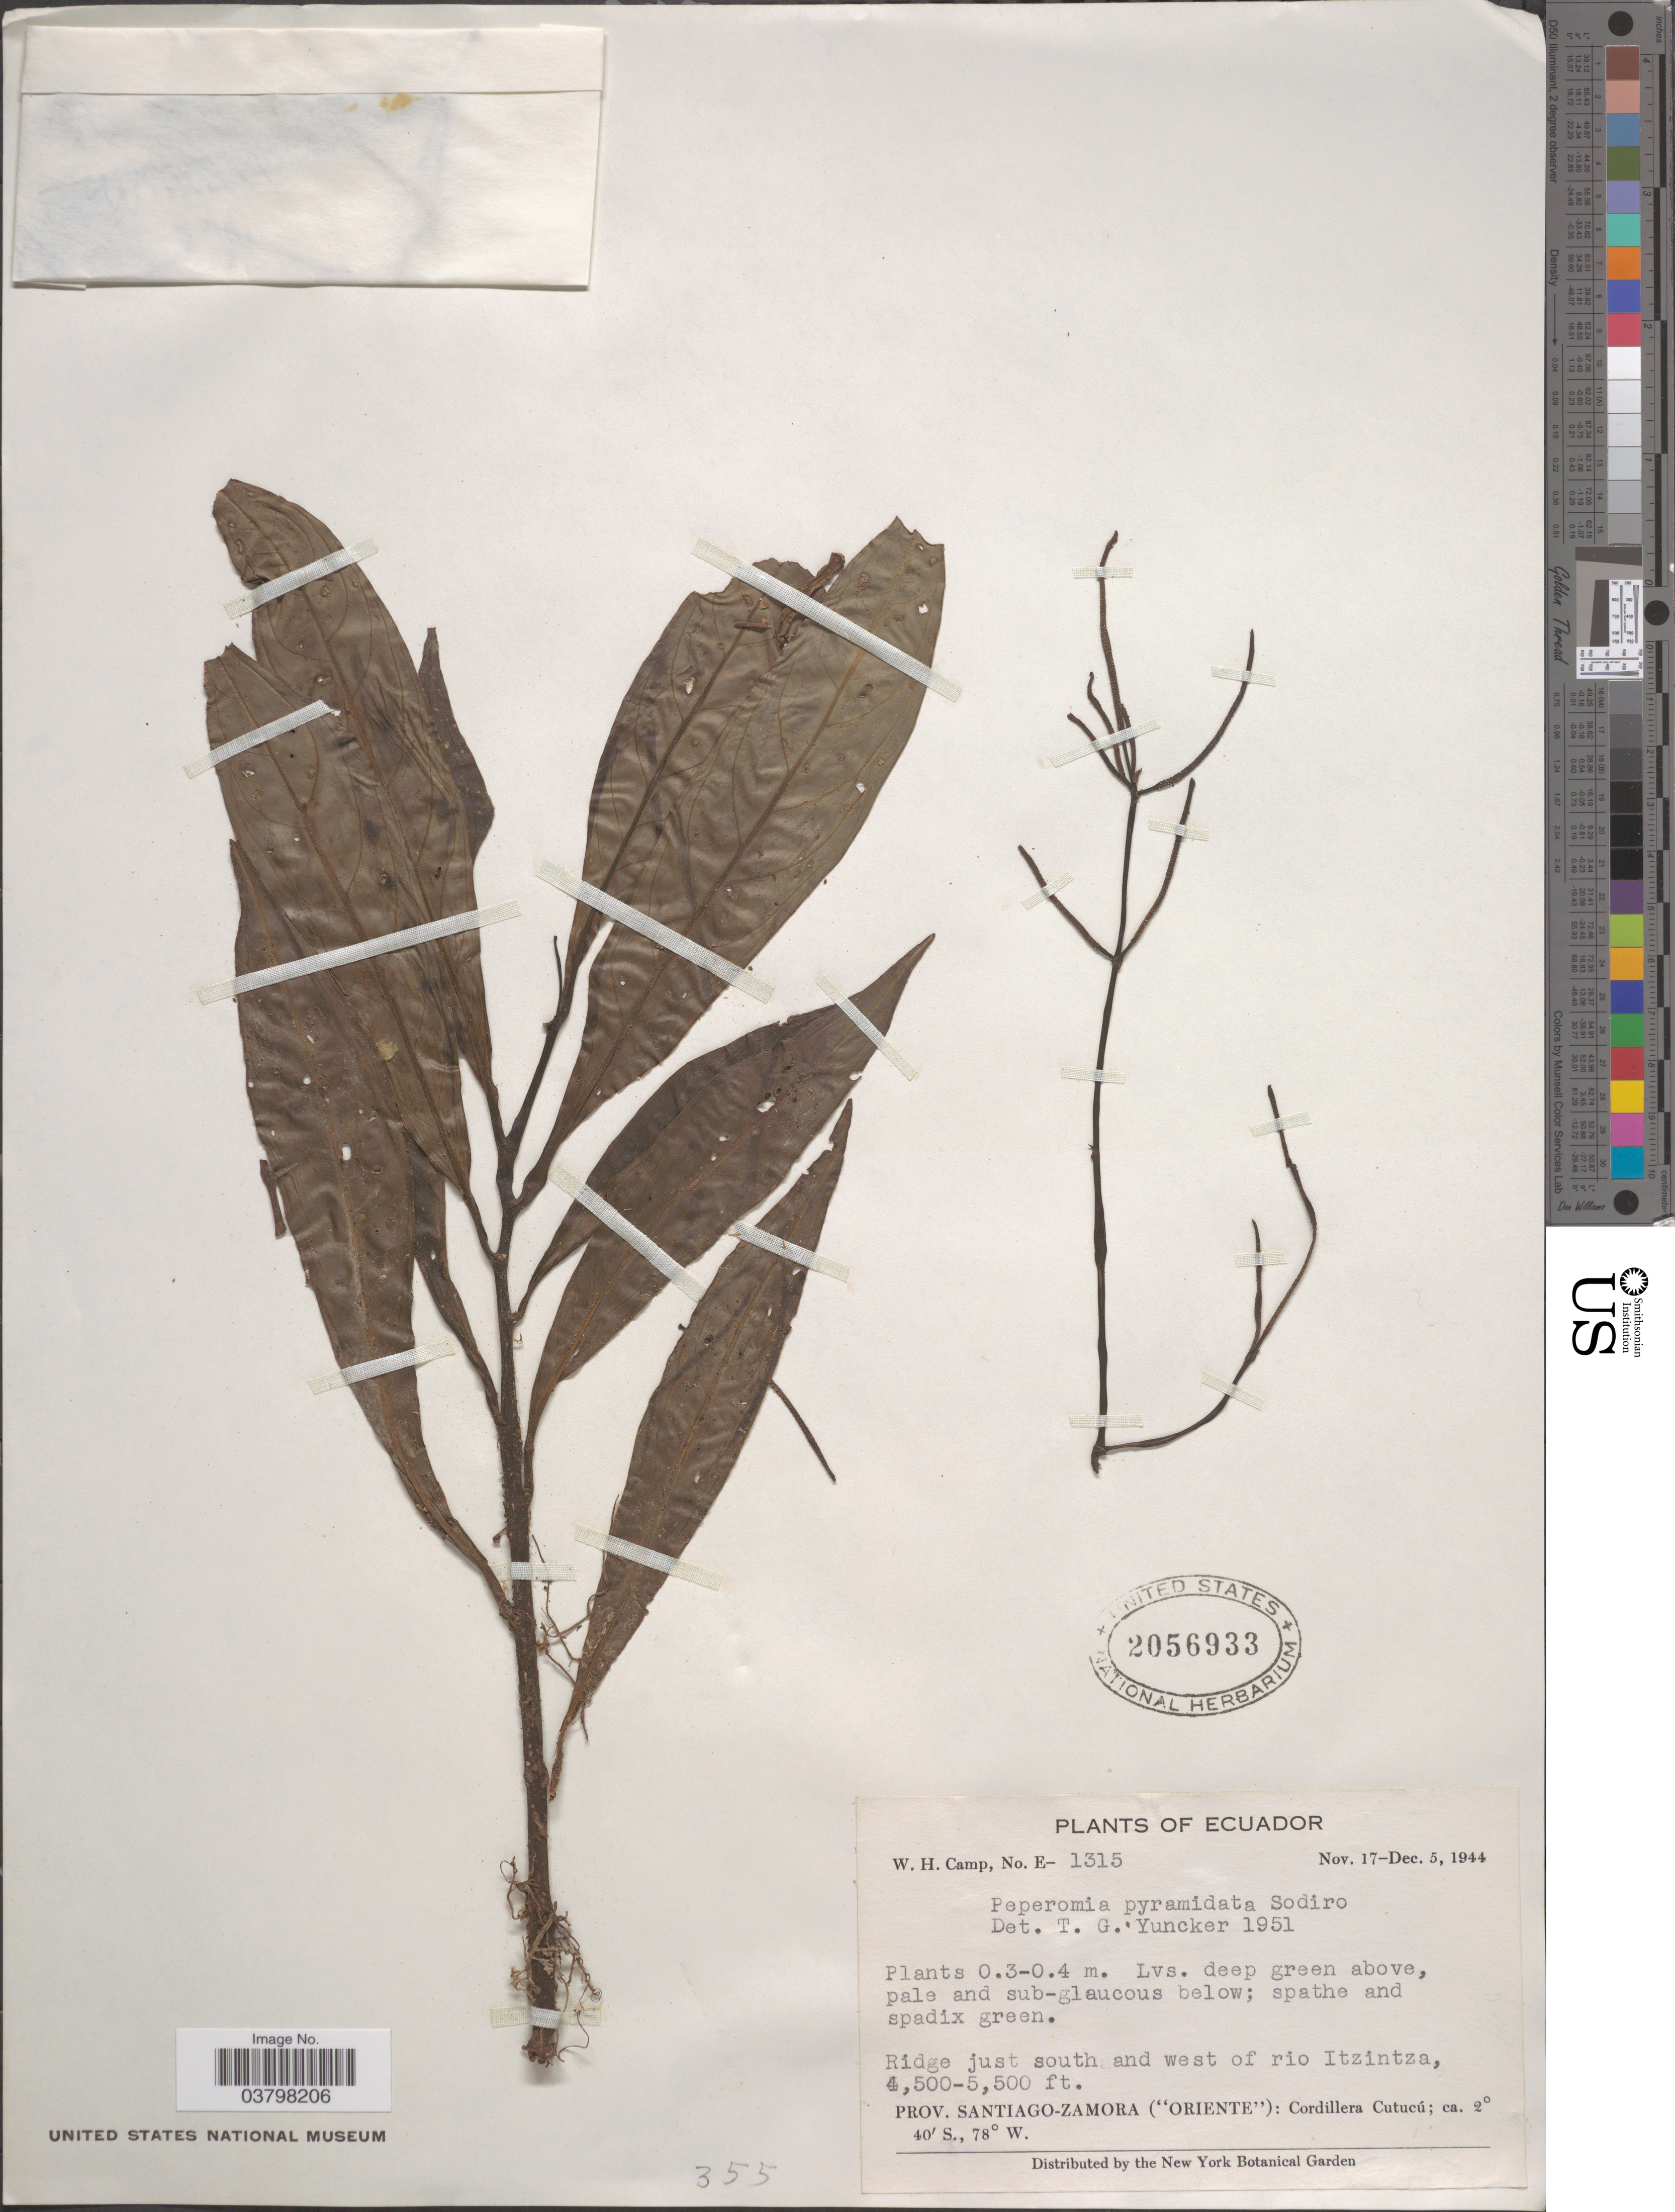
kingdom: Plantae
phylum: Tracheophyta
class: Magnoliopsida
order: Piperales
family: Piperaceae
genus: Peperomia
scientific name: Peperomia lancifolia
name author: Hook.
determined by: Jiménez, José Estaban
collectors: W. H. Camp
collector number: E-1315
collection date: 1944-11-17/1944-12-05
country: Ecuador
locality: Ridge just south and west of rio Itzintza. Prov. Santiago-Zamora ("Oriente"): Cordillera Cutucú.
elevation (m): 1372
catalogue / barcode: US 2056933